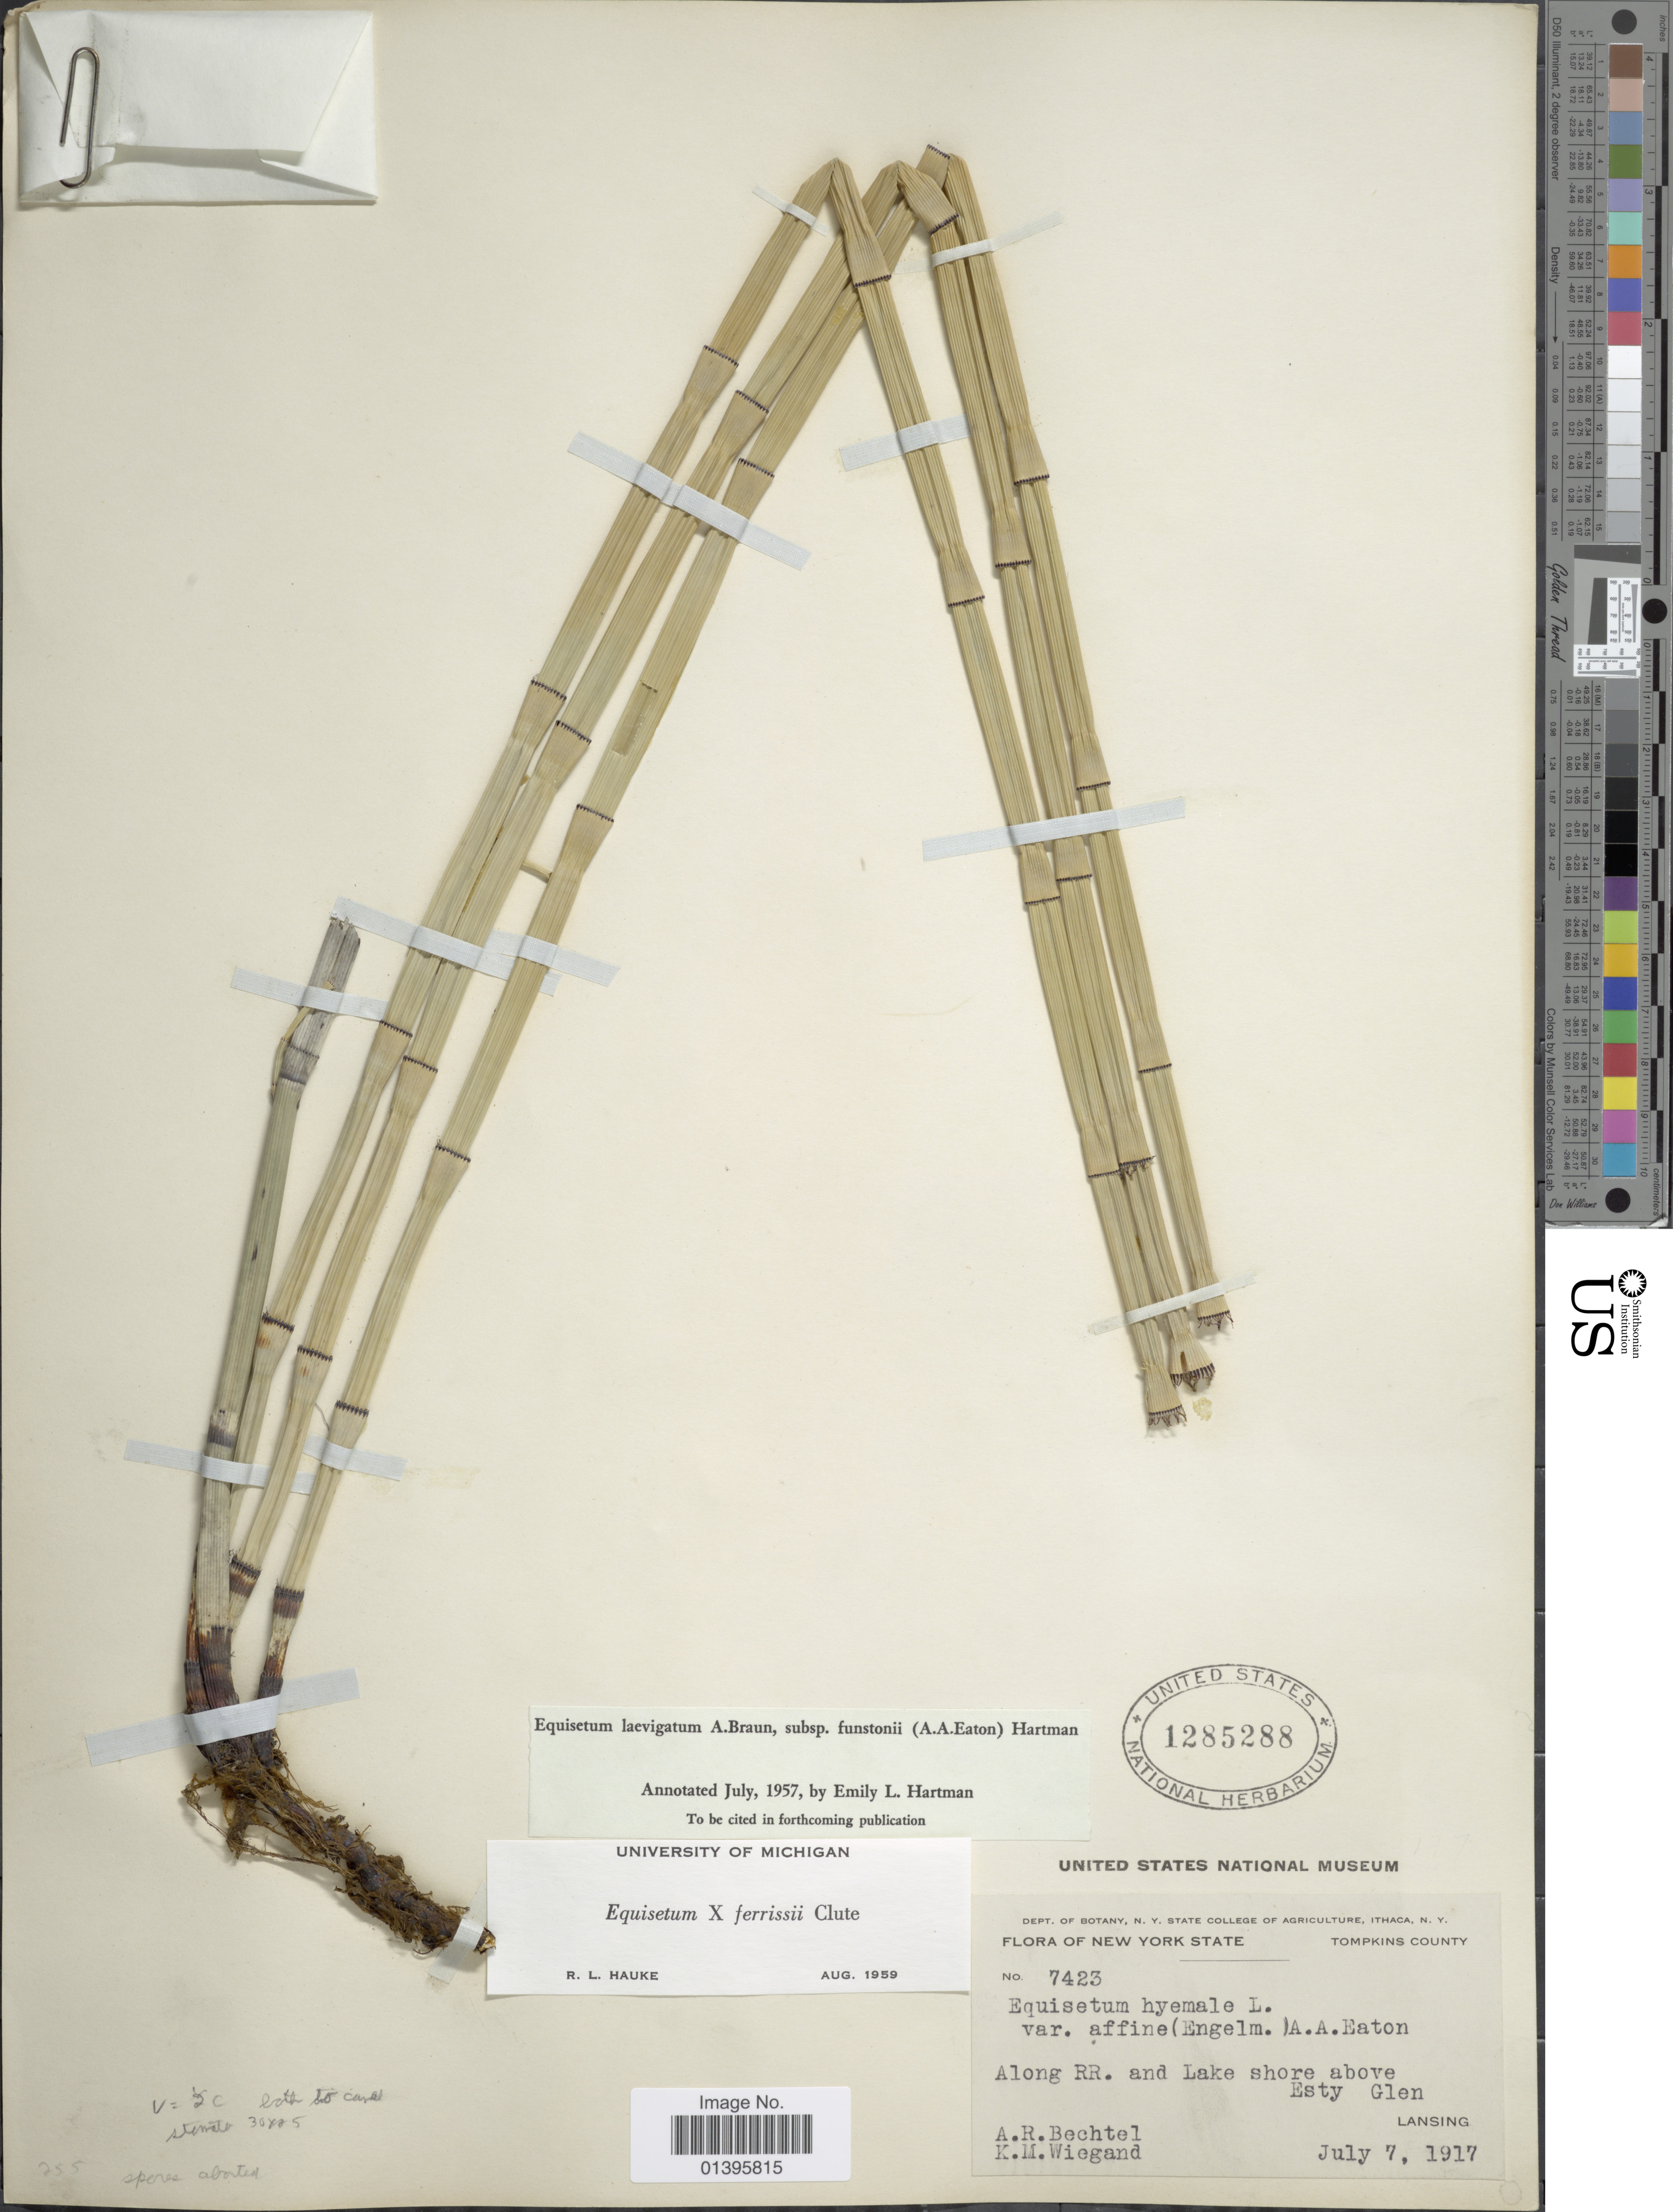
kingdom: Plantae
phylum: Tracheophyta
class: Polypodiopsida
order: Equisetales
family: Equisetaceae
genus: Equisetum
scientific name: Equisetum x ferrissii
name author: Clute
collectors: A. Bechtel & K. M. Wiegand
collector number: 7423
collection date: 1917-07-07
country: United States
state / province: New York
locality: Flora of New York State. Tompkins County. Along RR. and Lake shore above Esty Glen, Lansing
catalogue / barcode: US 1285288